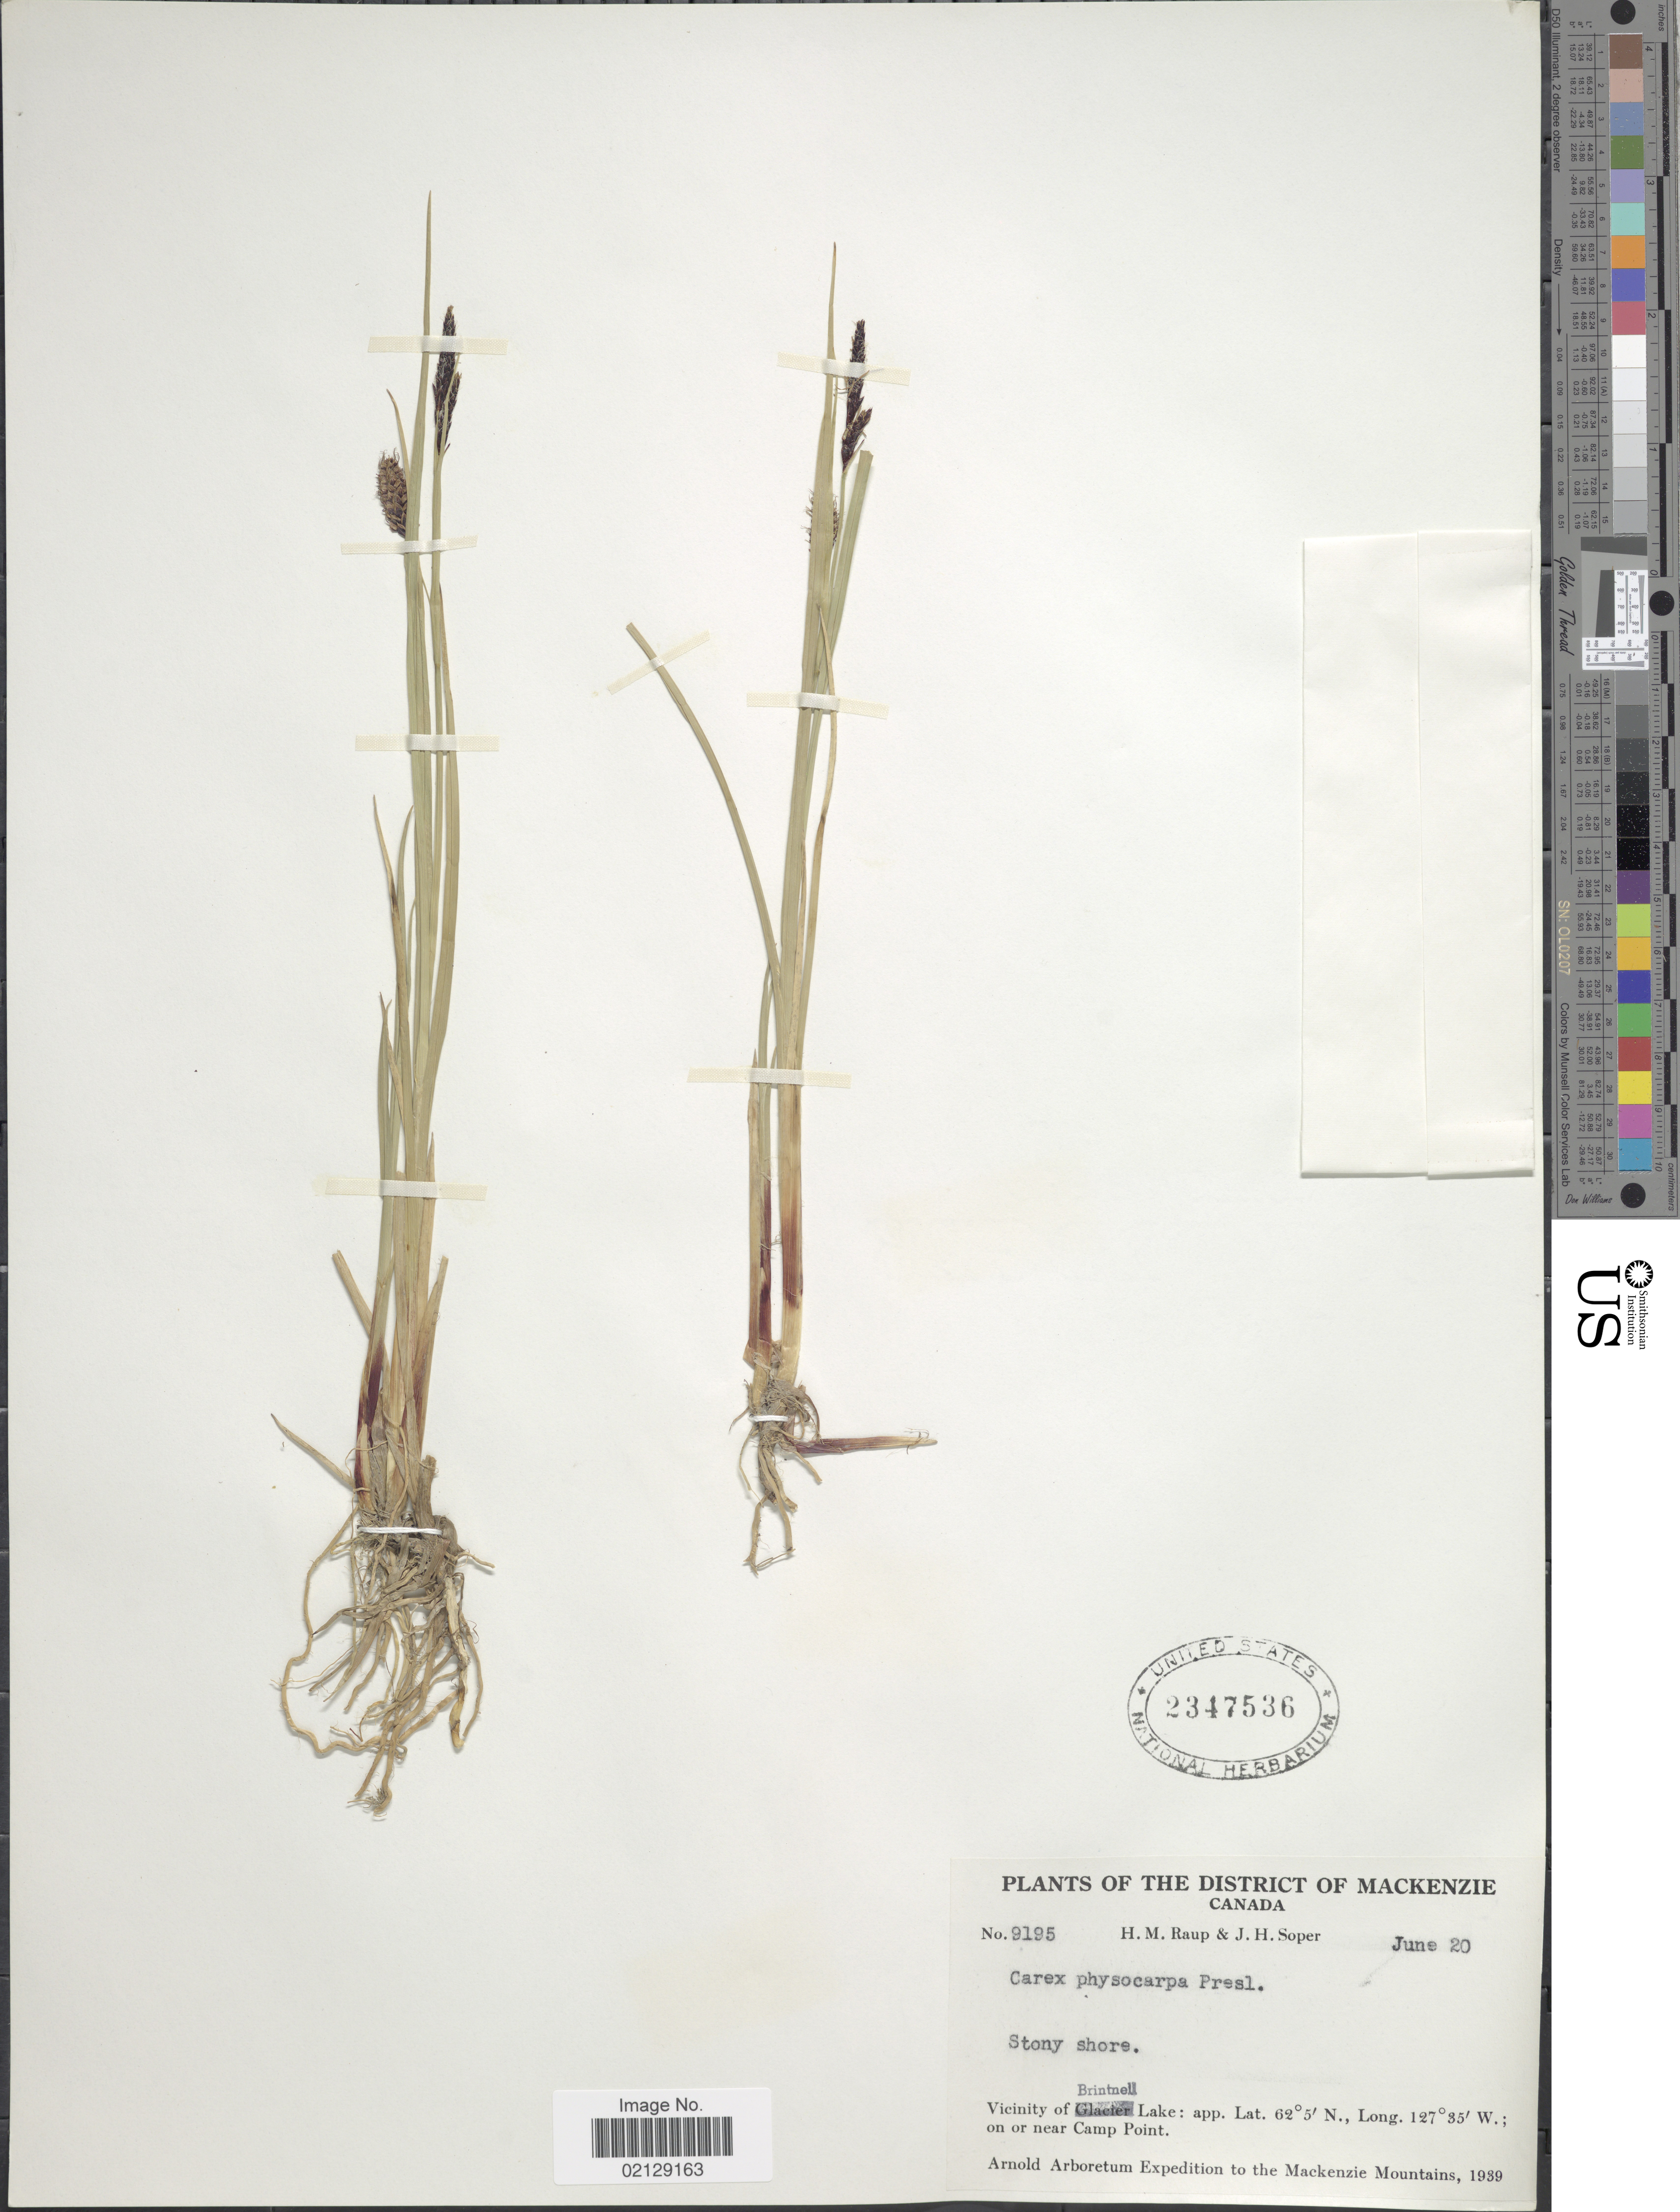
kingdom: Plantae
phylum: Tracheophyta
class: Liliopsida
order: Poales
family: Cyperaceae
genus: Carex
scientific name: Carex saxatilis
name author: L.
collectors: H. Raup & J. H. Soper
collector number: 9195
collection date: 1939-06-20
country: Canada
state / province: British Columbia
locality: The District of Mackenzie, Canada, Vicinity of Brintnell Lake, on or near Camp Point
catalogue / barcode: US 2347536